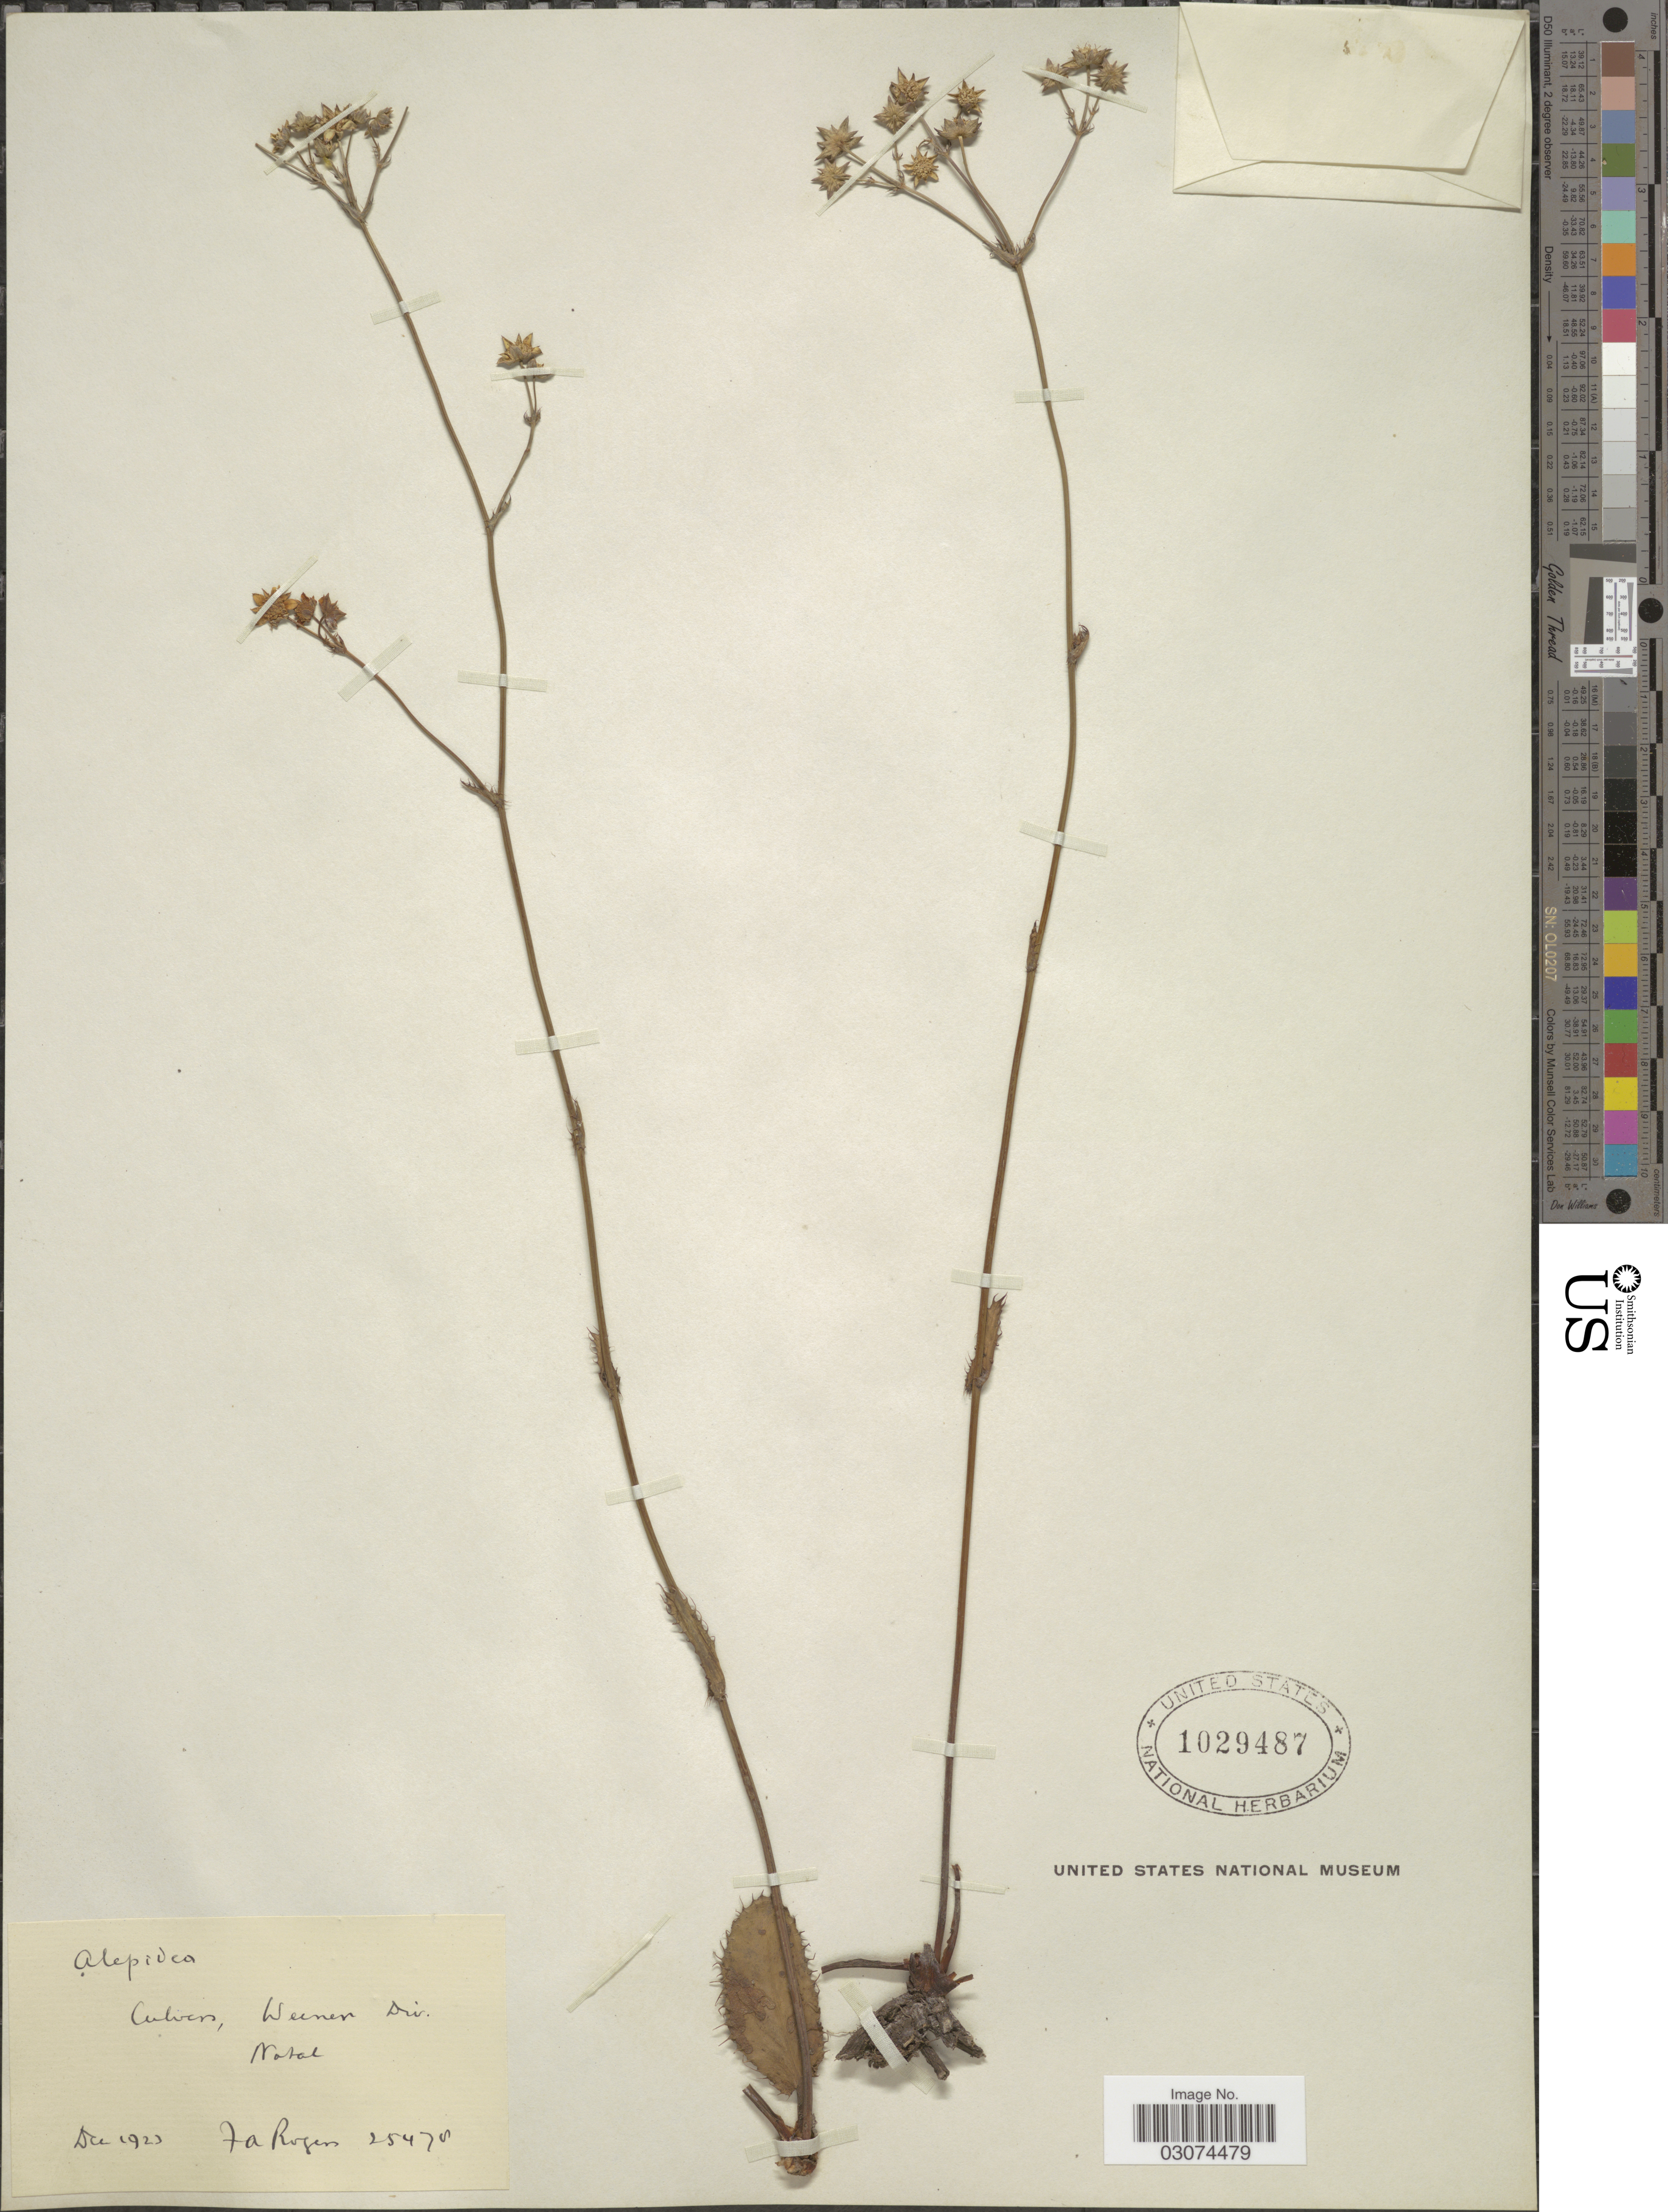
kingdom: Plantae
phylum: Tracheophyta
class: Magnoliopsida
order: Apiales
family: Apiaceae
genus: Alepidea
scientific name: Alepidea longiciliata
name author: Schinz ex Dümmer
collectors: F. A. Rogers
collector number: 25478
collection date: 1923-12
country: South Africa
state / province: KwaZulu-Natal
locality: Culvers, Weenen Div., Natal.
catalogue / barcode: US 1029487